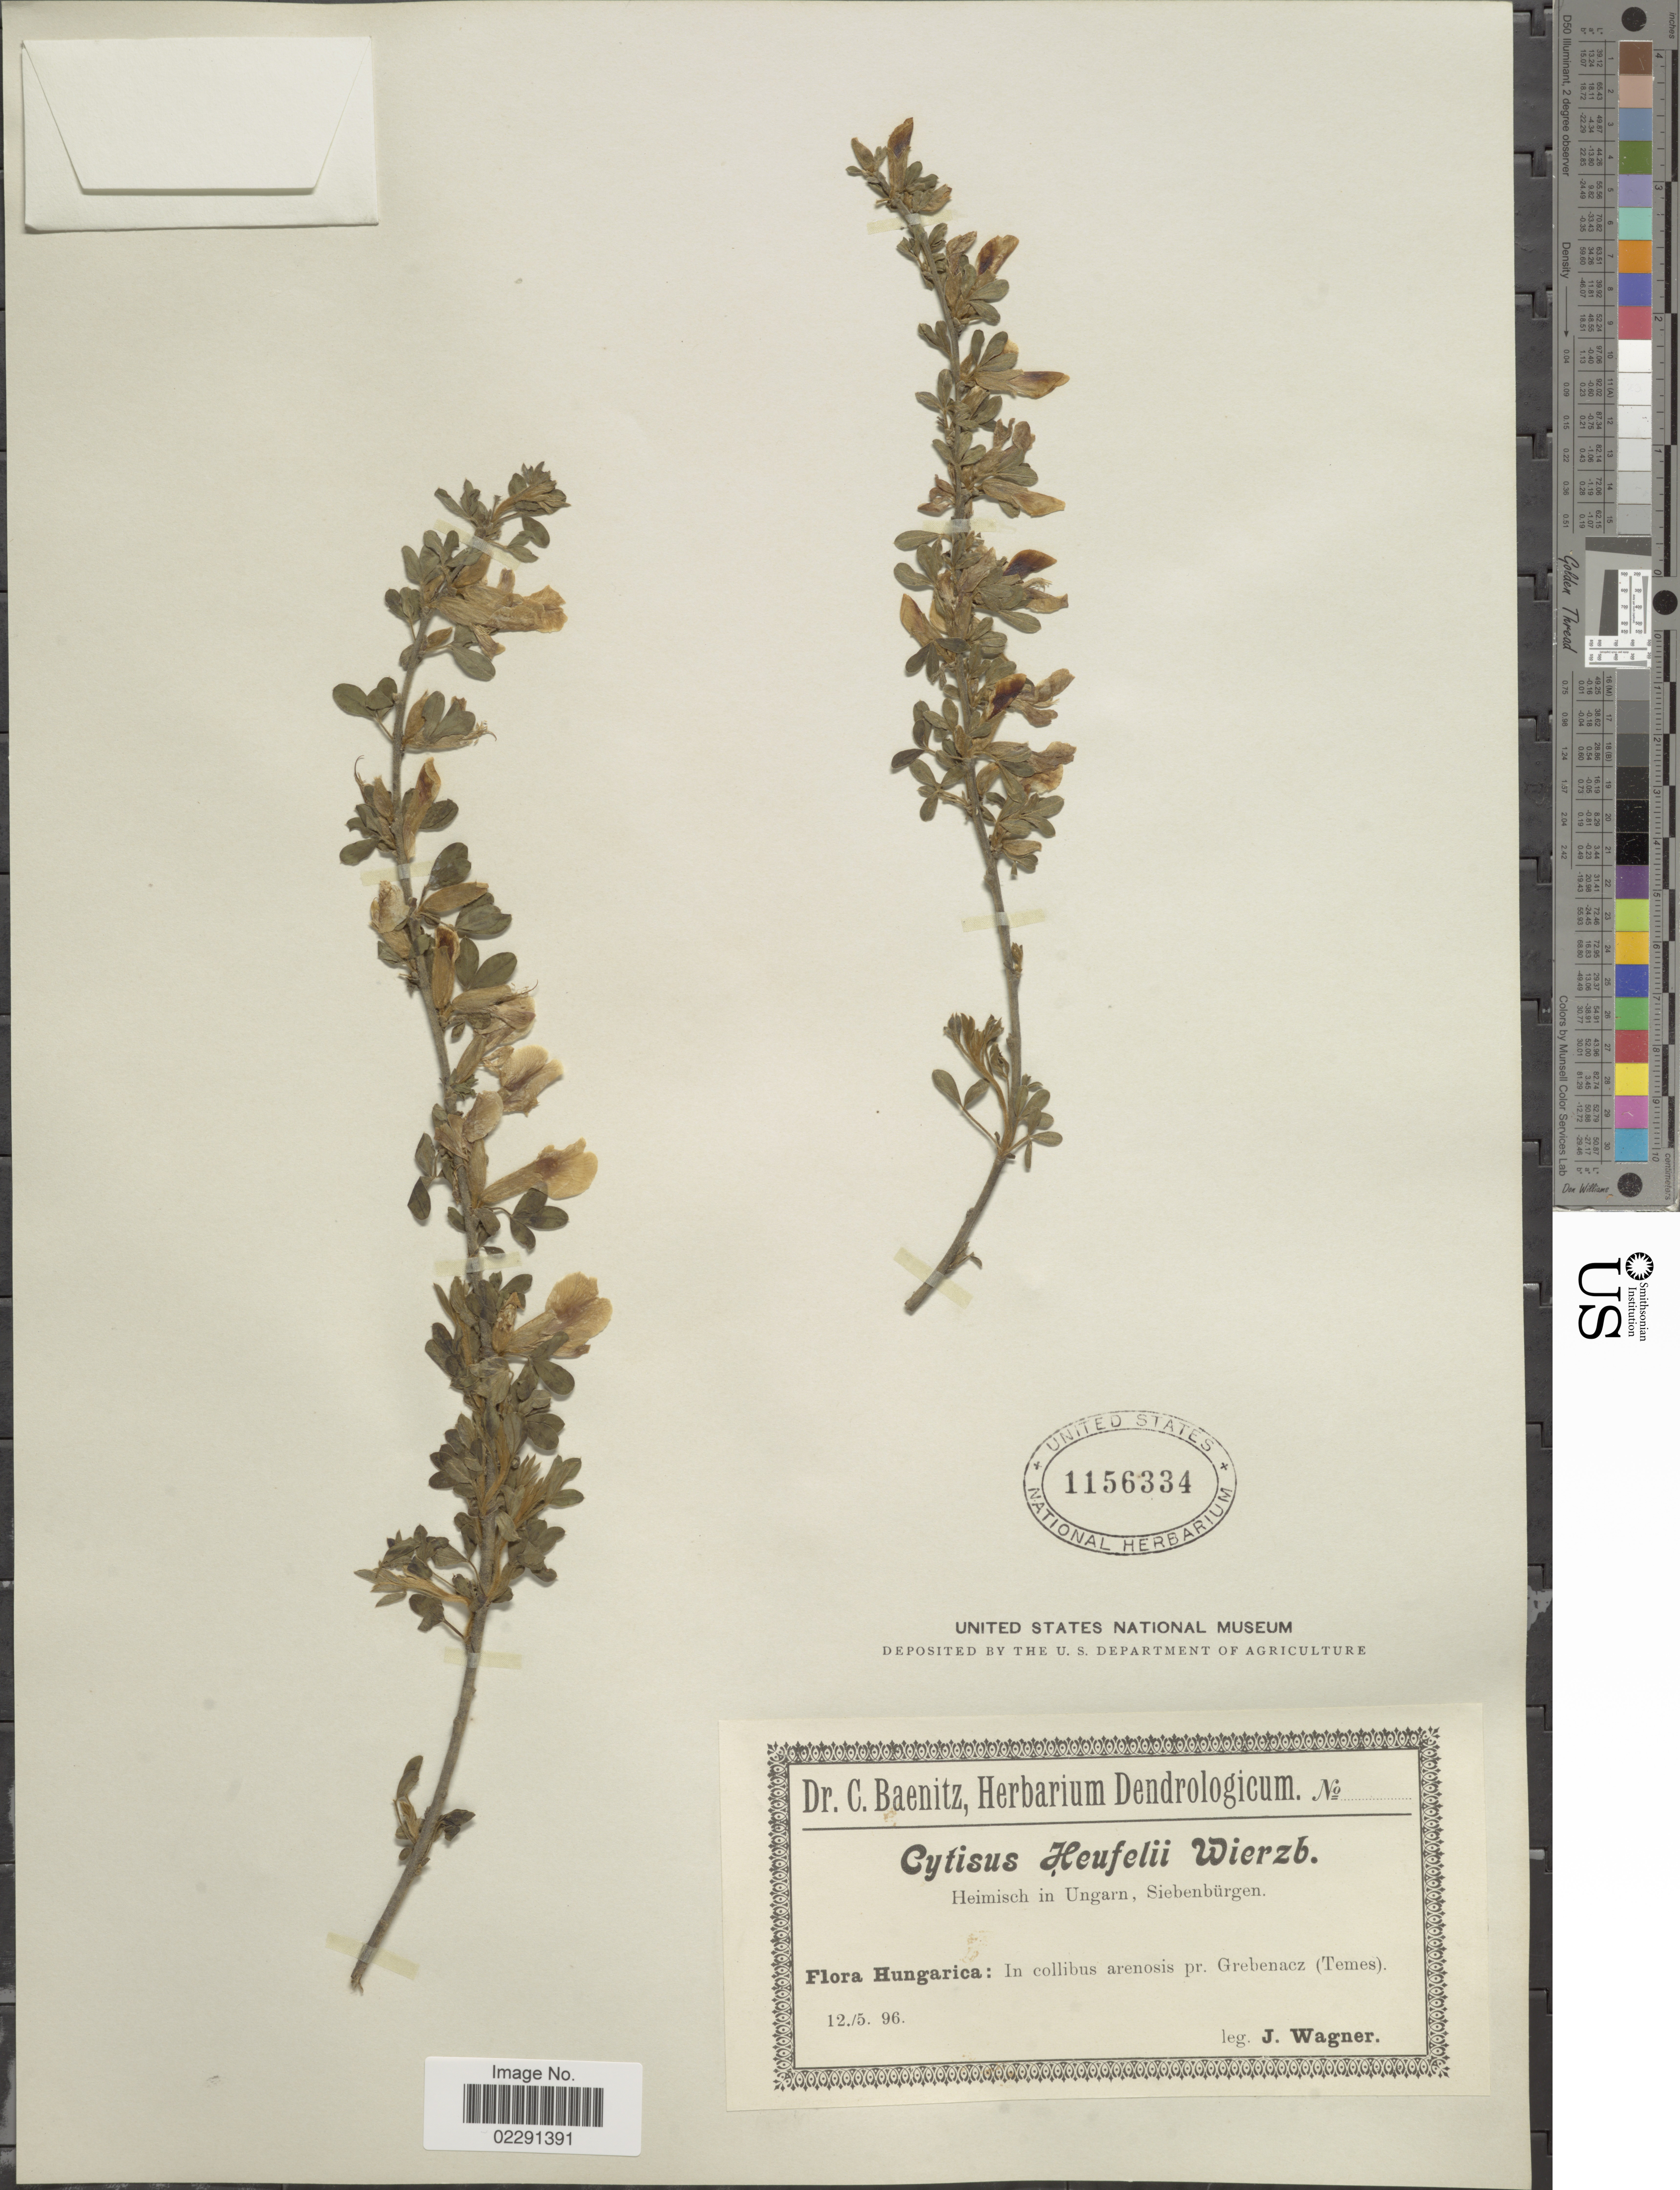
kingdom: Plantae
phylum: Tracheophyta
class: Magnoliopsida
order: Fabales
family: Fabaceae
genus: Cytisus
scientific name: Cytisus heuffelii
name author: Wierzb.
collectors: J. Wagner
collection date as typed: Transcribed d/m/y: 12/5/96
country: Hungary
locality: In collibus arenosis pr. Grebenacz (Temes).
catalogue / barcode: US 1156334